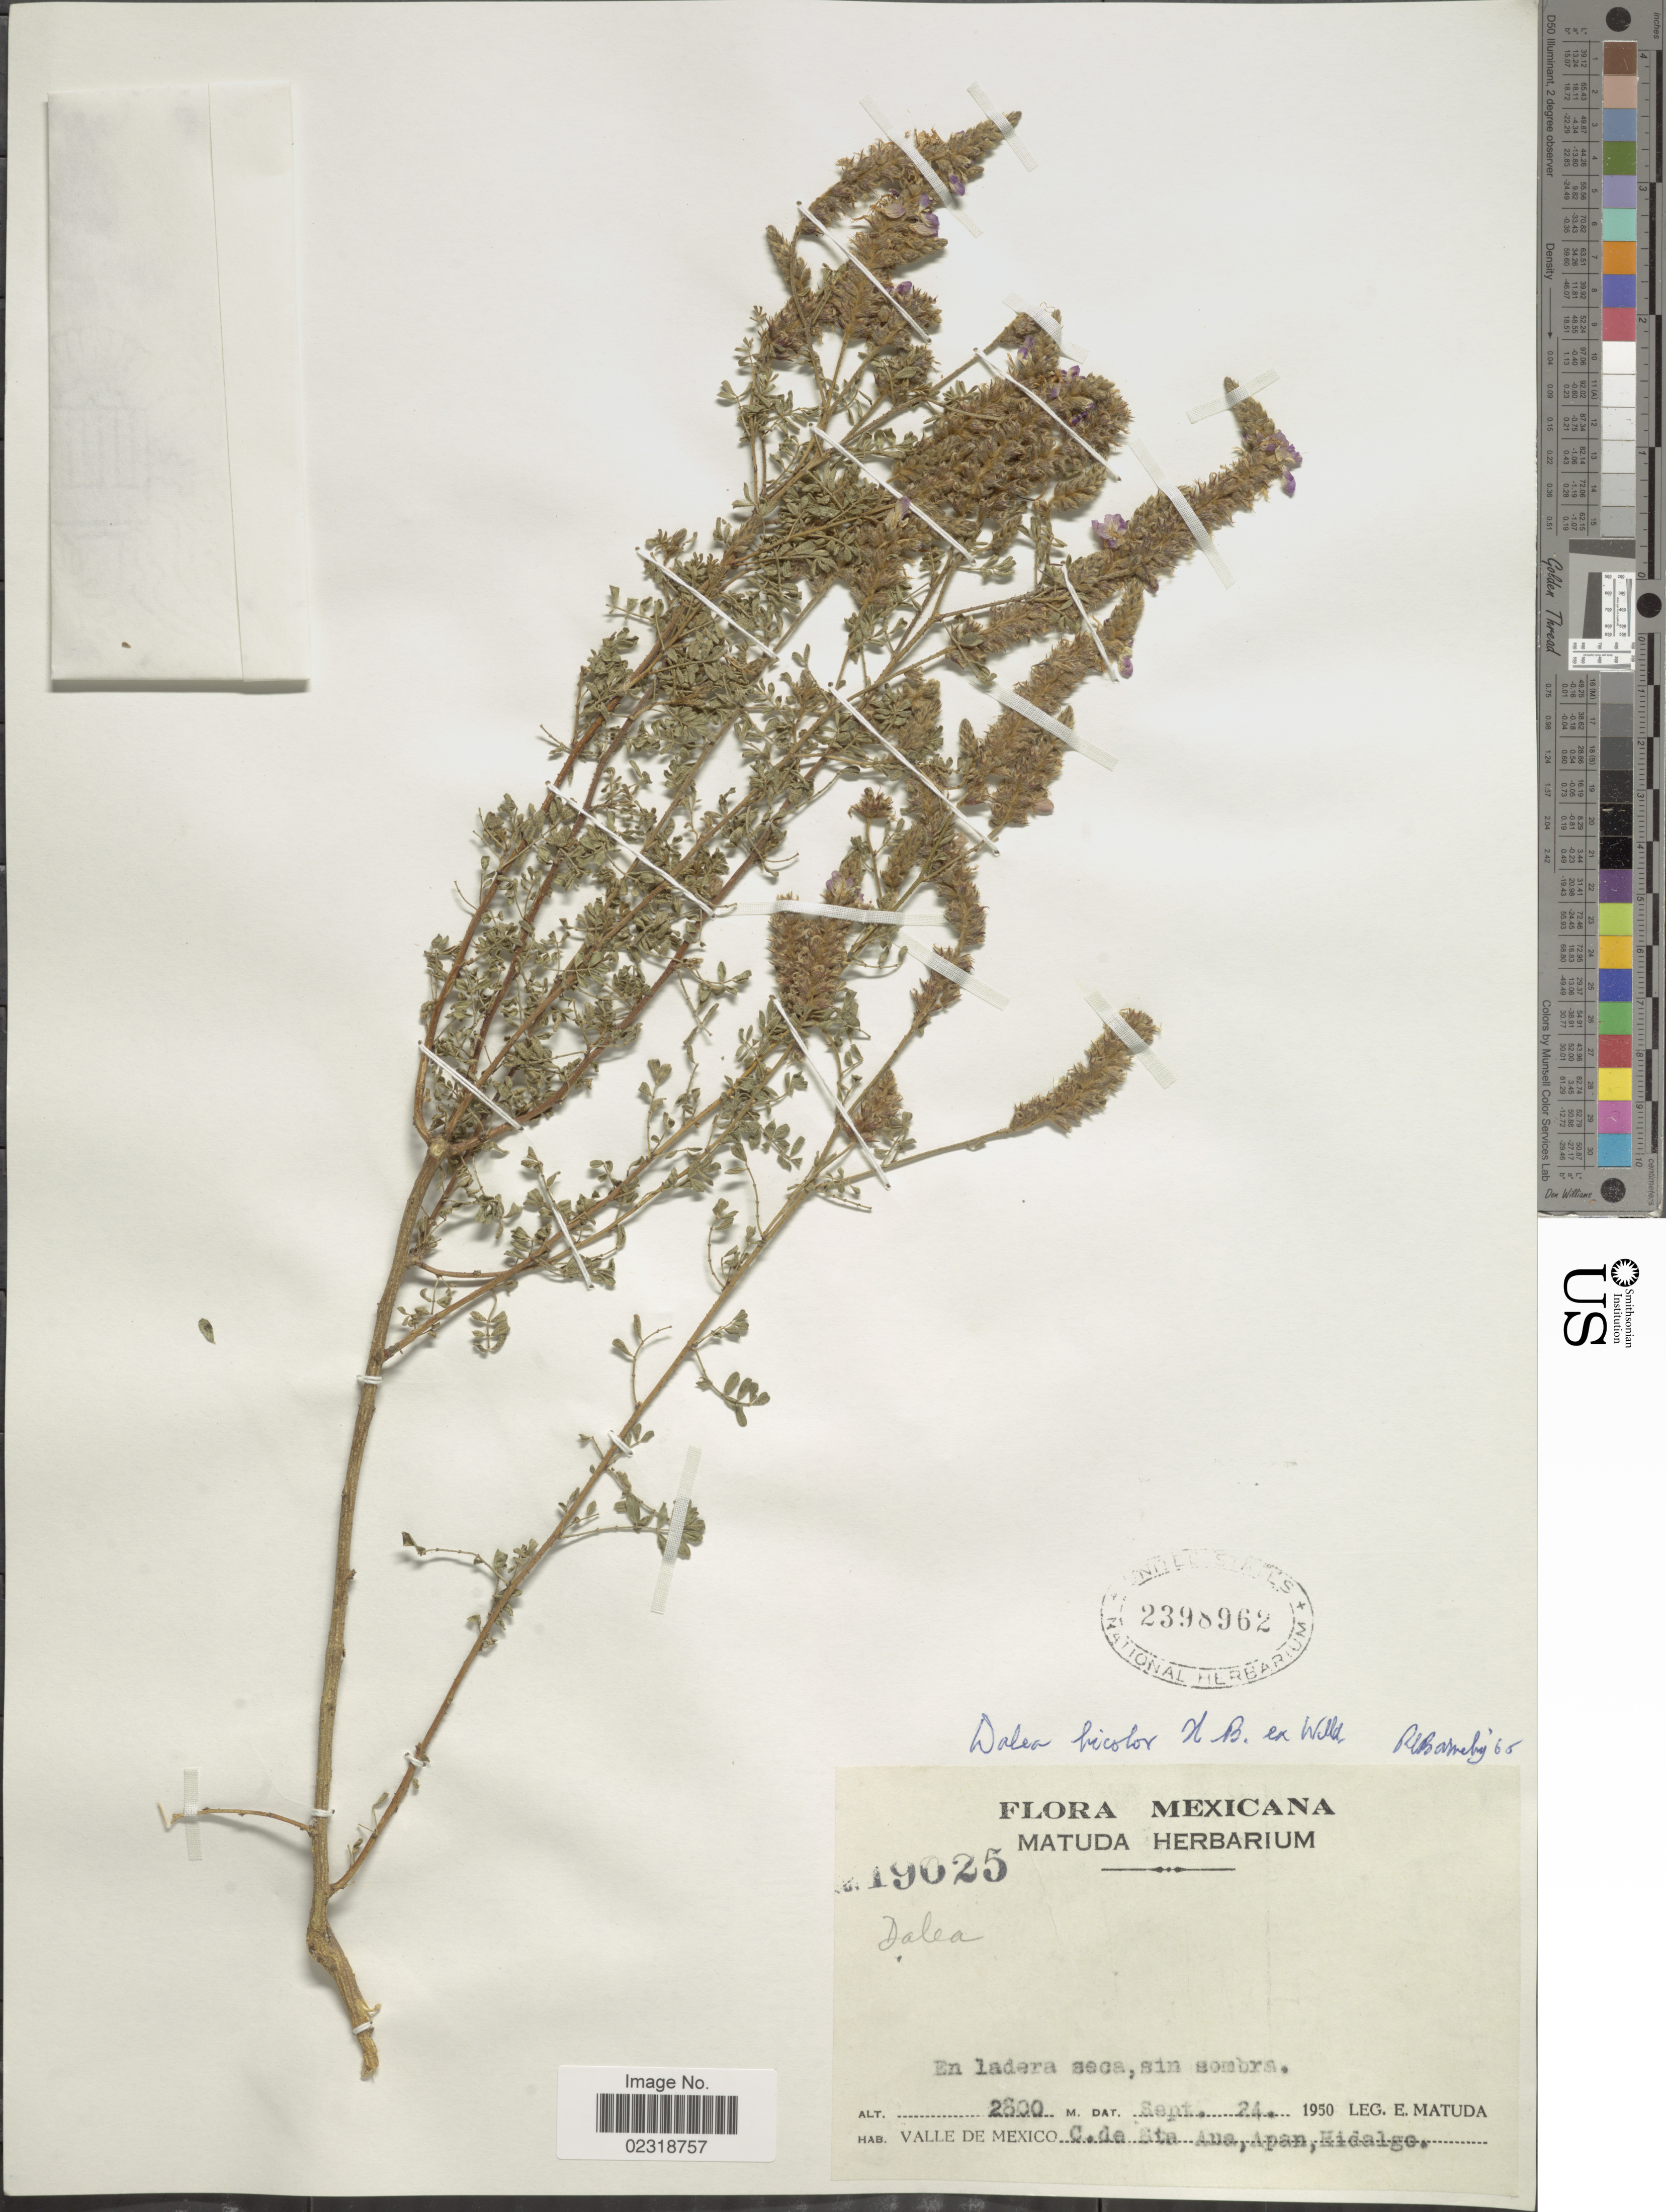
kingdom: Plantae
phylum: Tracheophyta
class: Magnoliopsida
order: Fabales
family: Fabaceae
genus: Dalea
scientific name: Dalea bicolor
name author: Humb. & Bonpl. ex Willd.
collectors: E. Matuda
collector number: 19025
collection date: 1950-09-24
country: Mexico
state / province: Hidalgo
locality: En ladera seca, sin sombra, Valle de Mexico, C. de Sta. Aya, Apan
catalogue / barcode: US 2398962